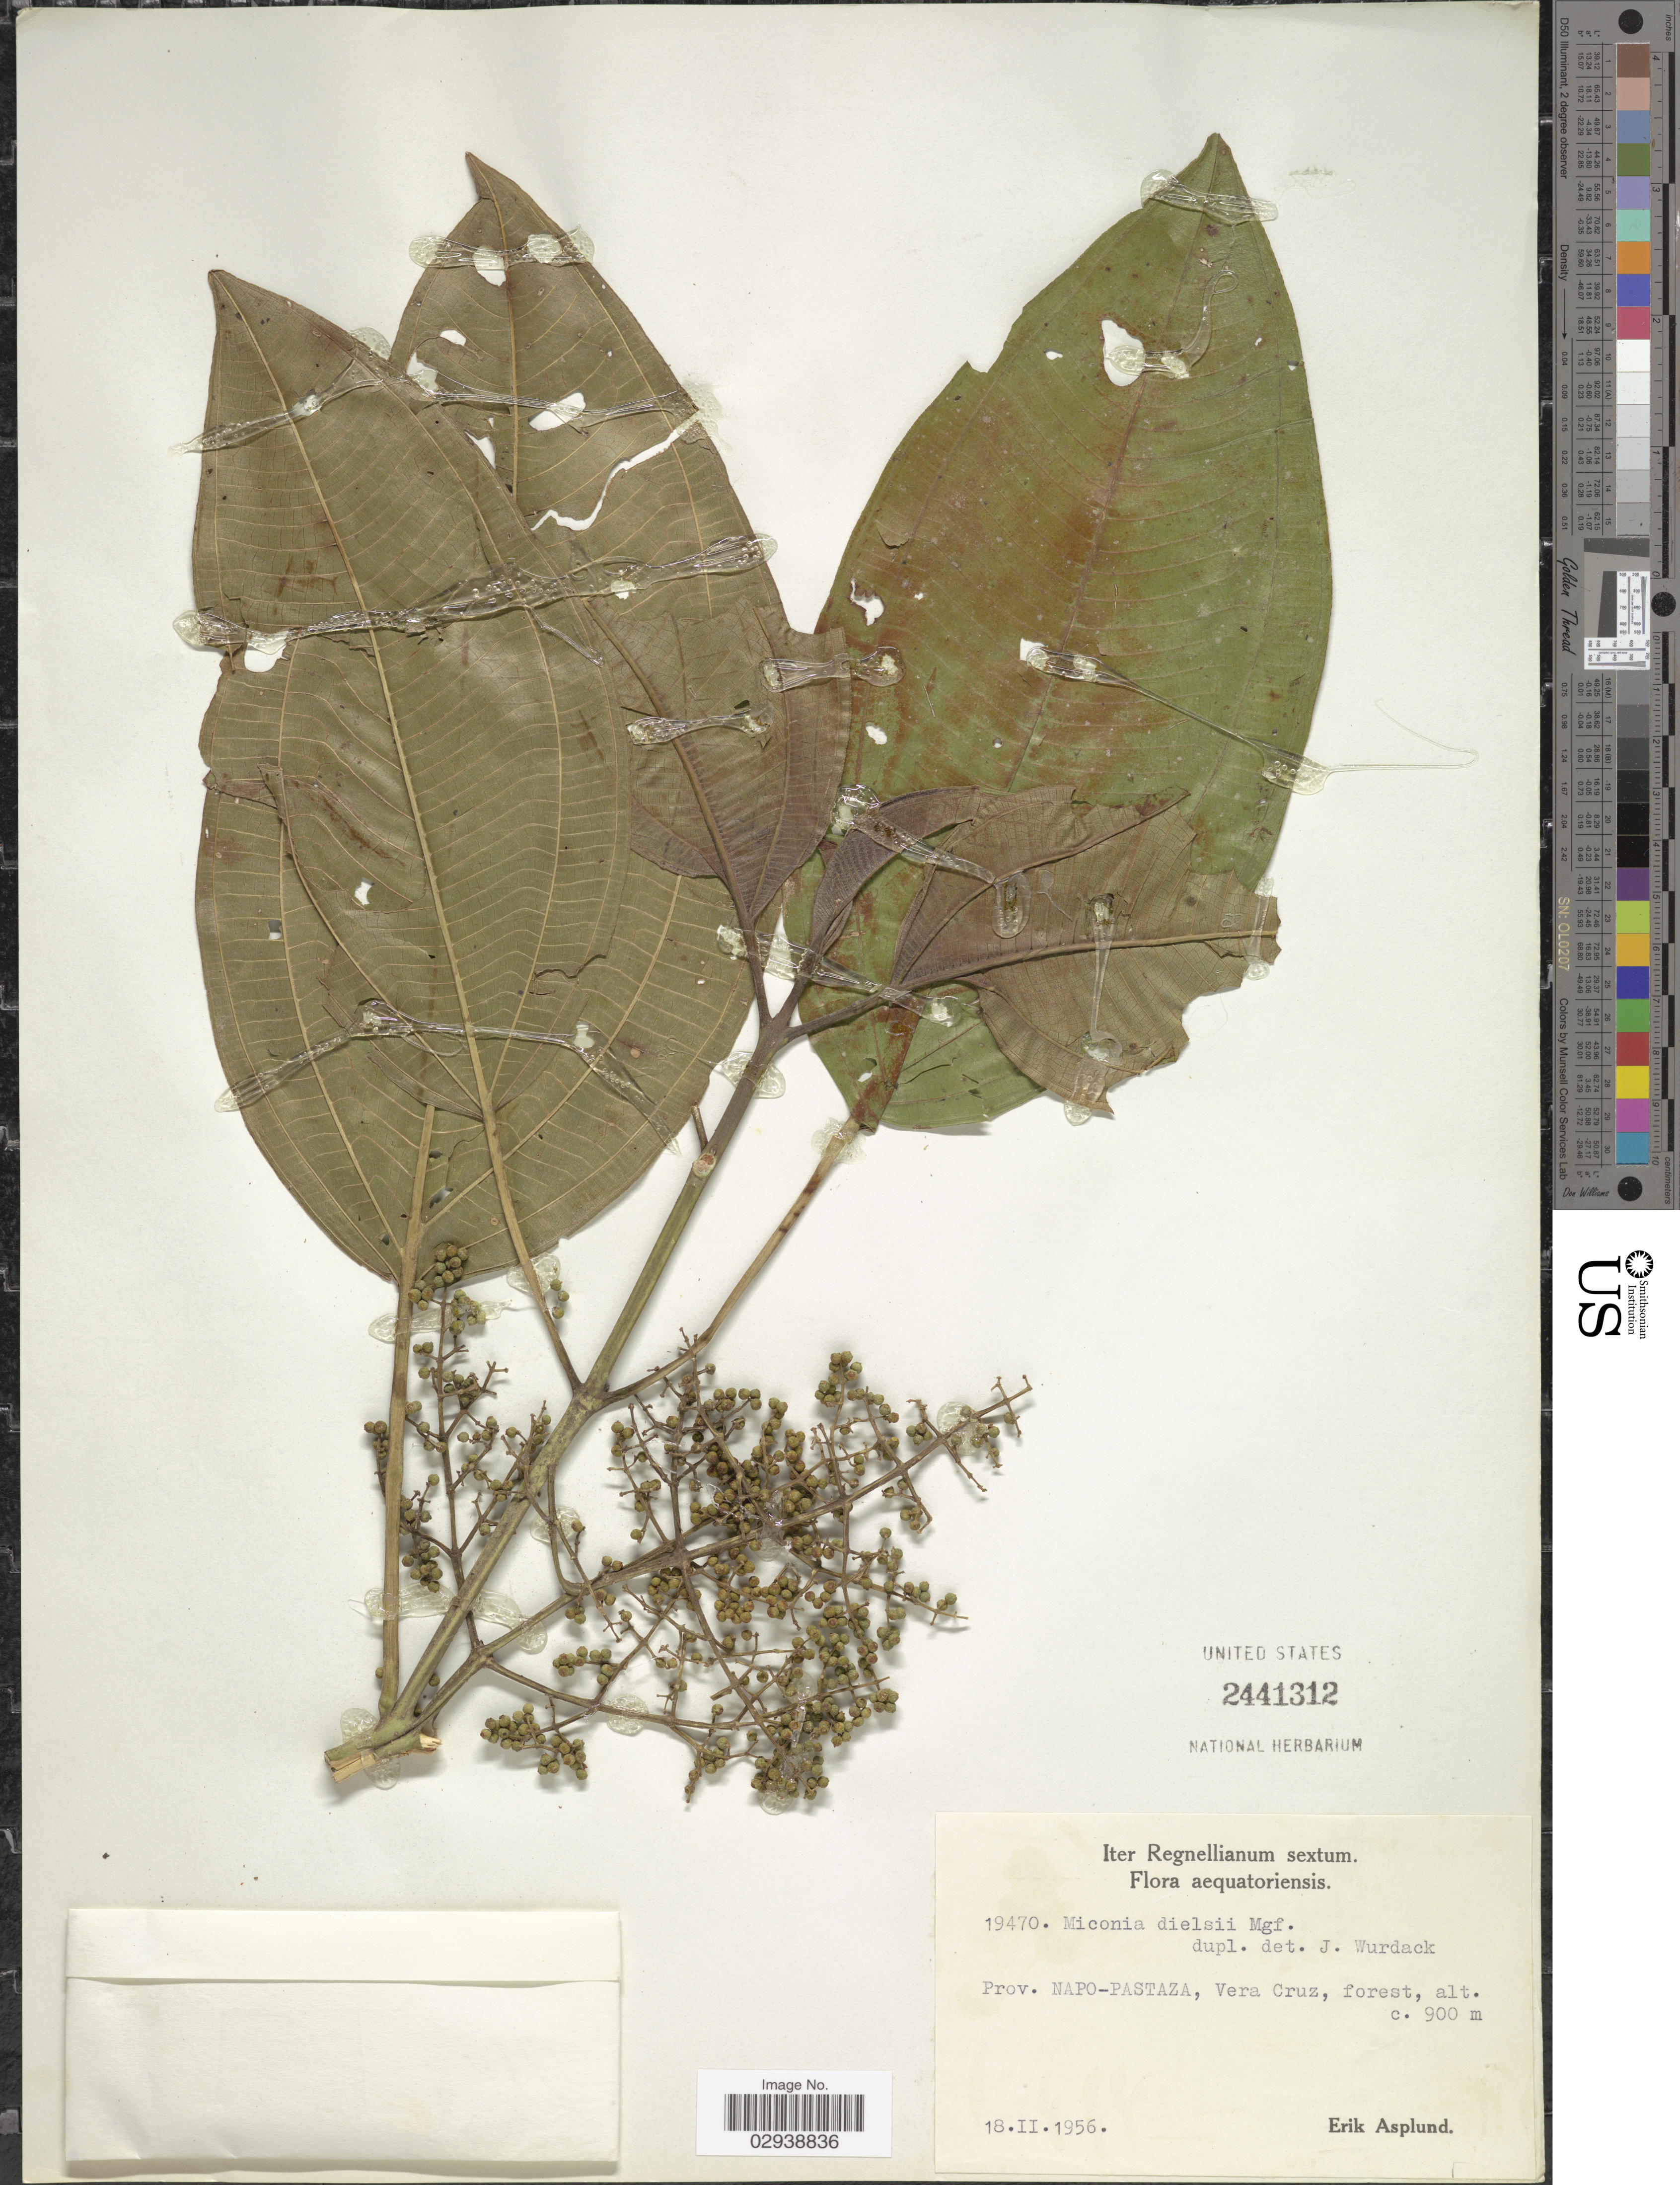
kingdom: Plantae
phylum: Tracheophyta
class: Magnoliopsida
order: Myrtales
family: Melastomataceae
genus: Miconia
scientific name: Miconia dielsii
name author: Markgr.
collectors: E. Asplund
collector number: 19470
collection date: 1956-02-18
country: Ecuador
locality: Prov. Napo-Pastaza, Vera Cruz, forest.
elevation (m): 900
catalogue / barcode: US 2441312